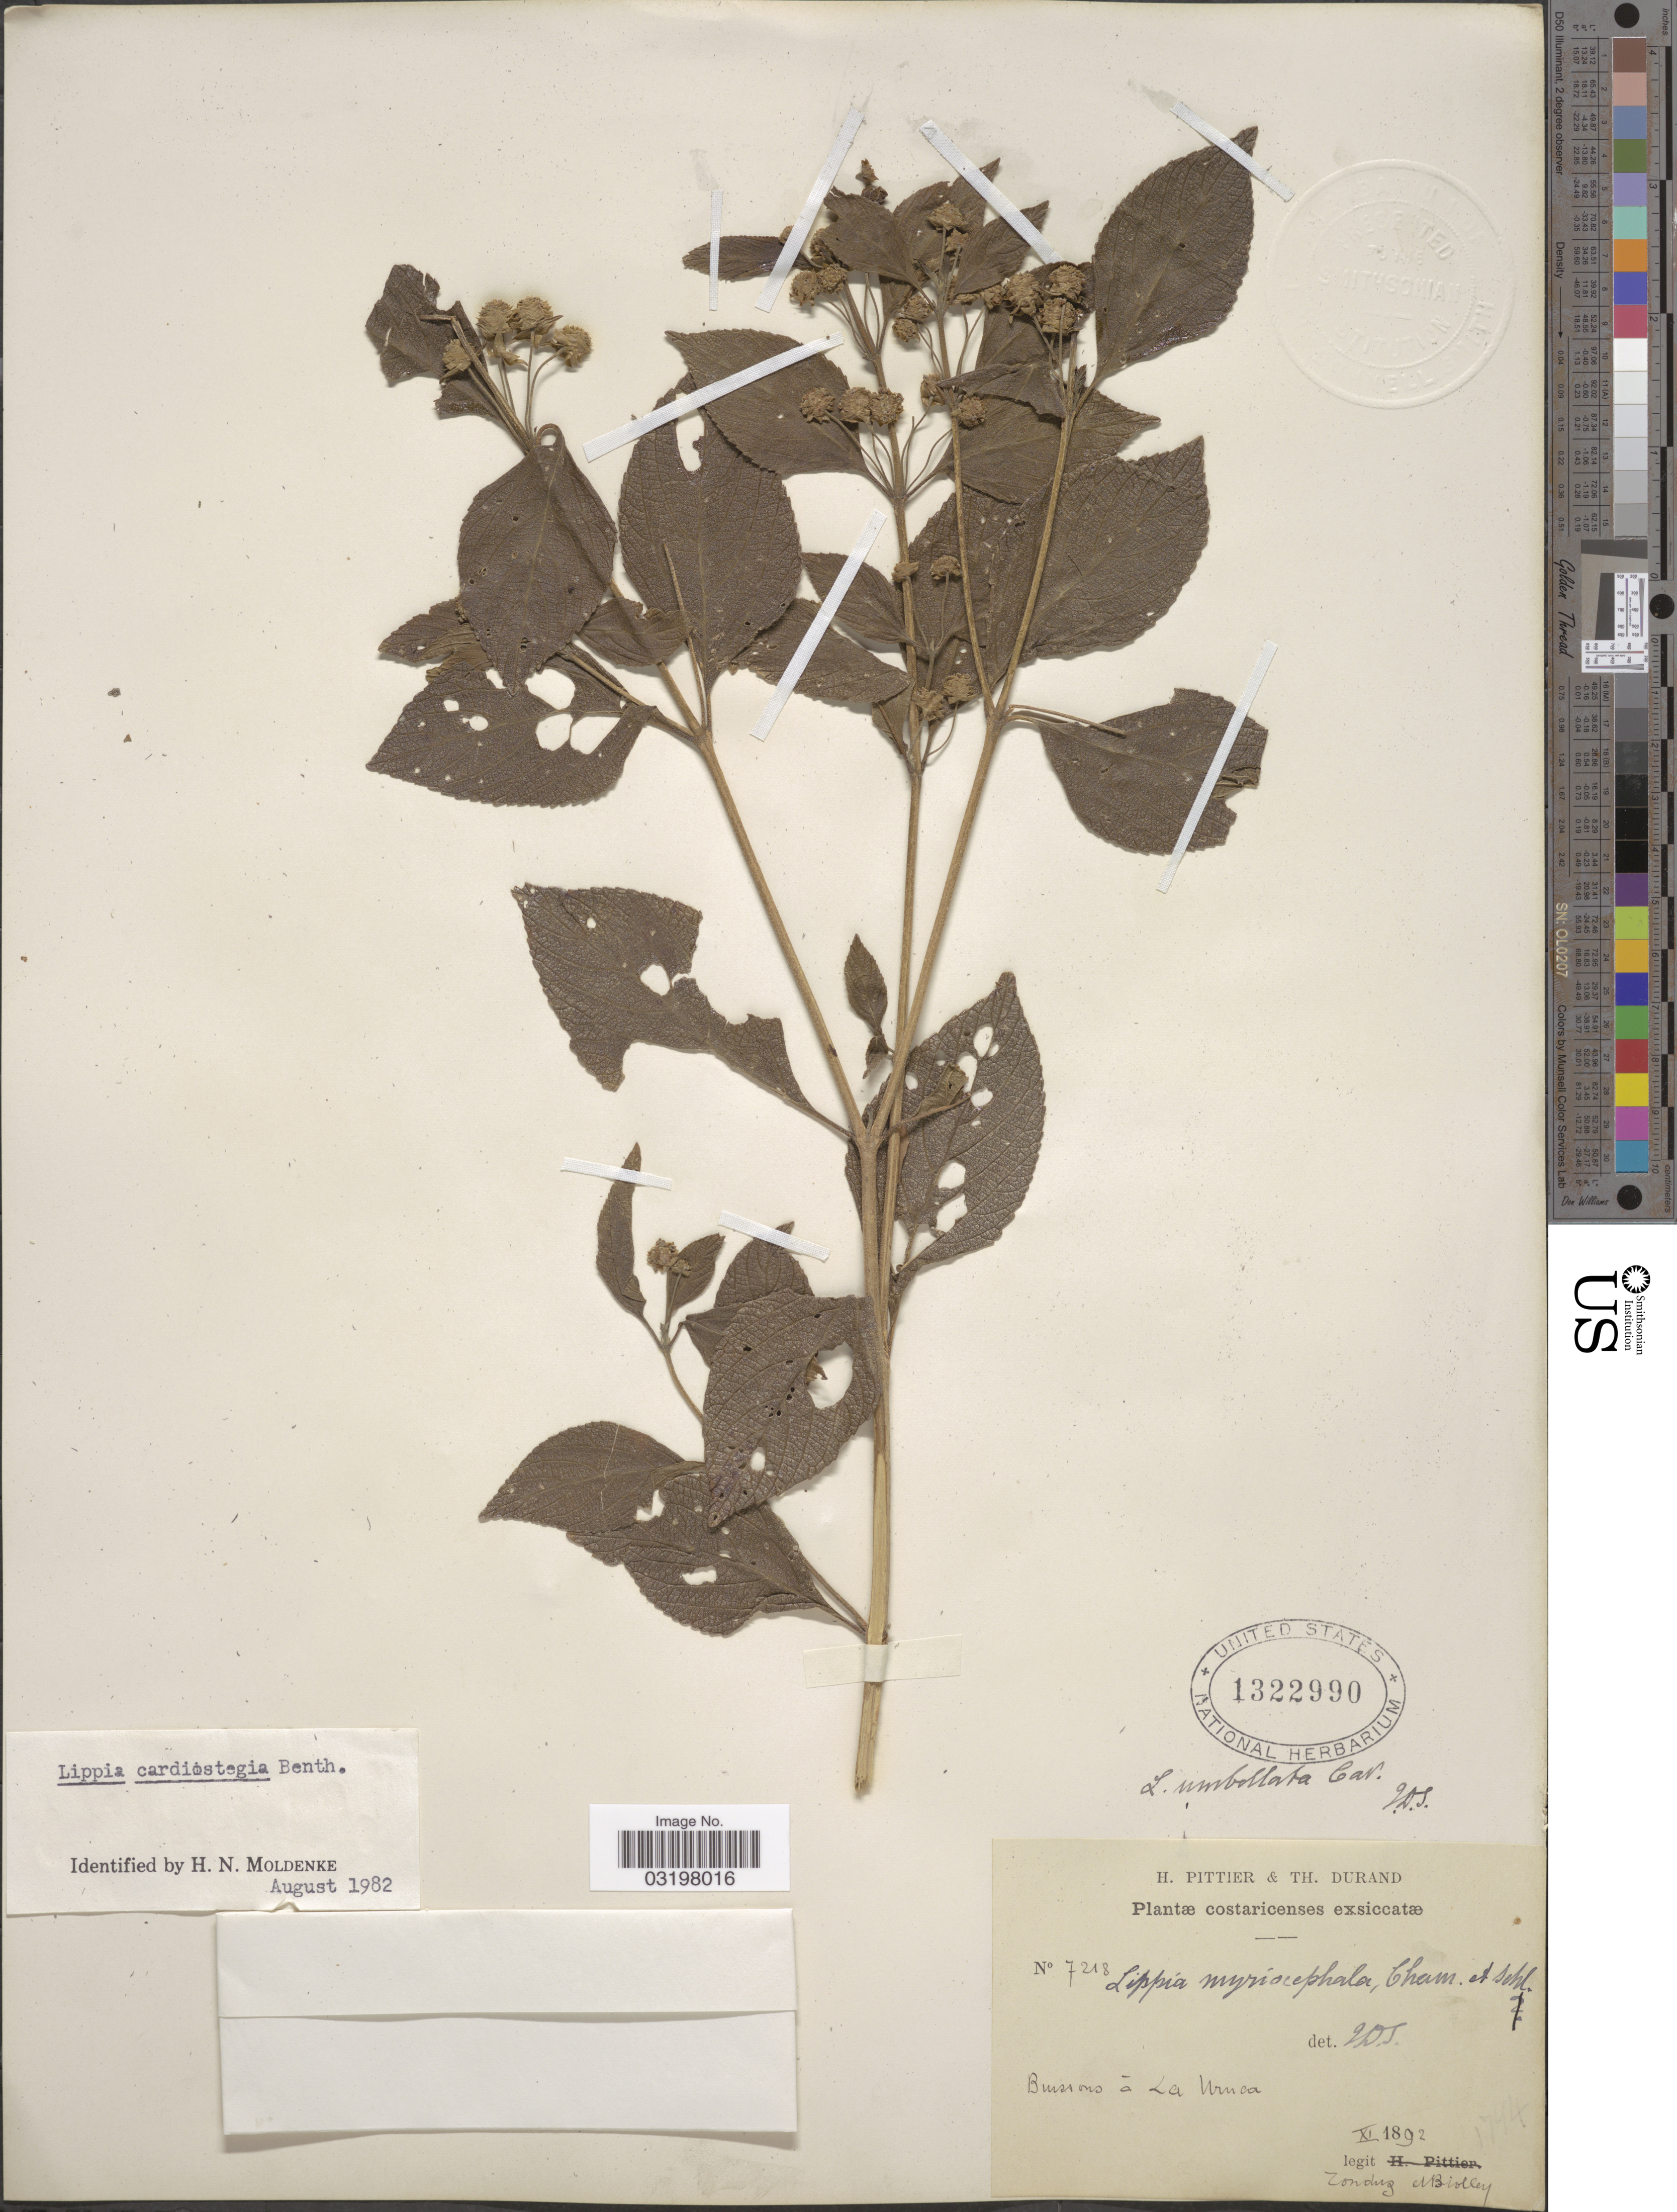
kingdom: Plantae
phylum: Tracheophyta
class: Magnoliopsida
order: Lamiales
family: Verbenaceae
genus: Lippia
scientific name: Lippia cardiostegia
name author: Benth.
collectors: Tonduz & Biolley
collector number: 7218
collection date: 1892-11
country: Costa Rica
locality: Buissons á La Uruca.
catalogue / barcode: US 1322990